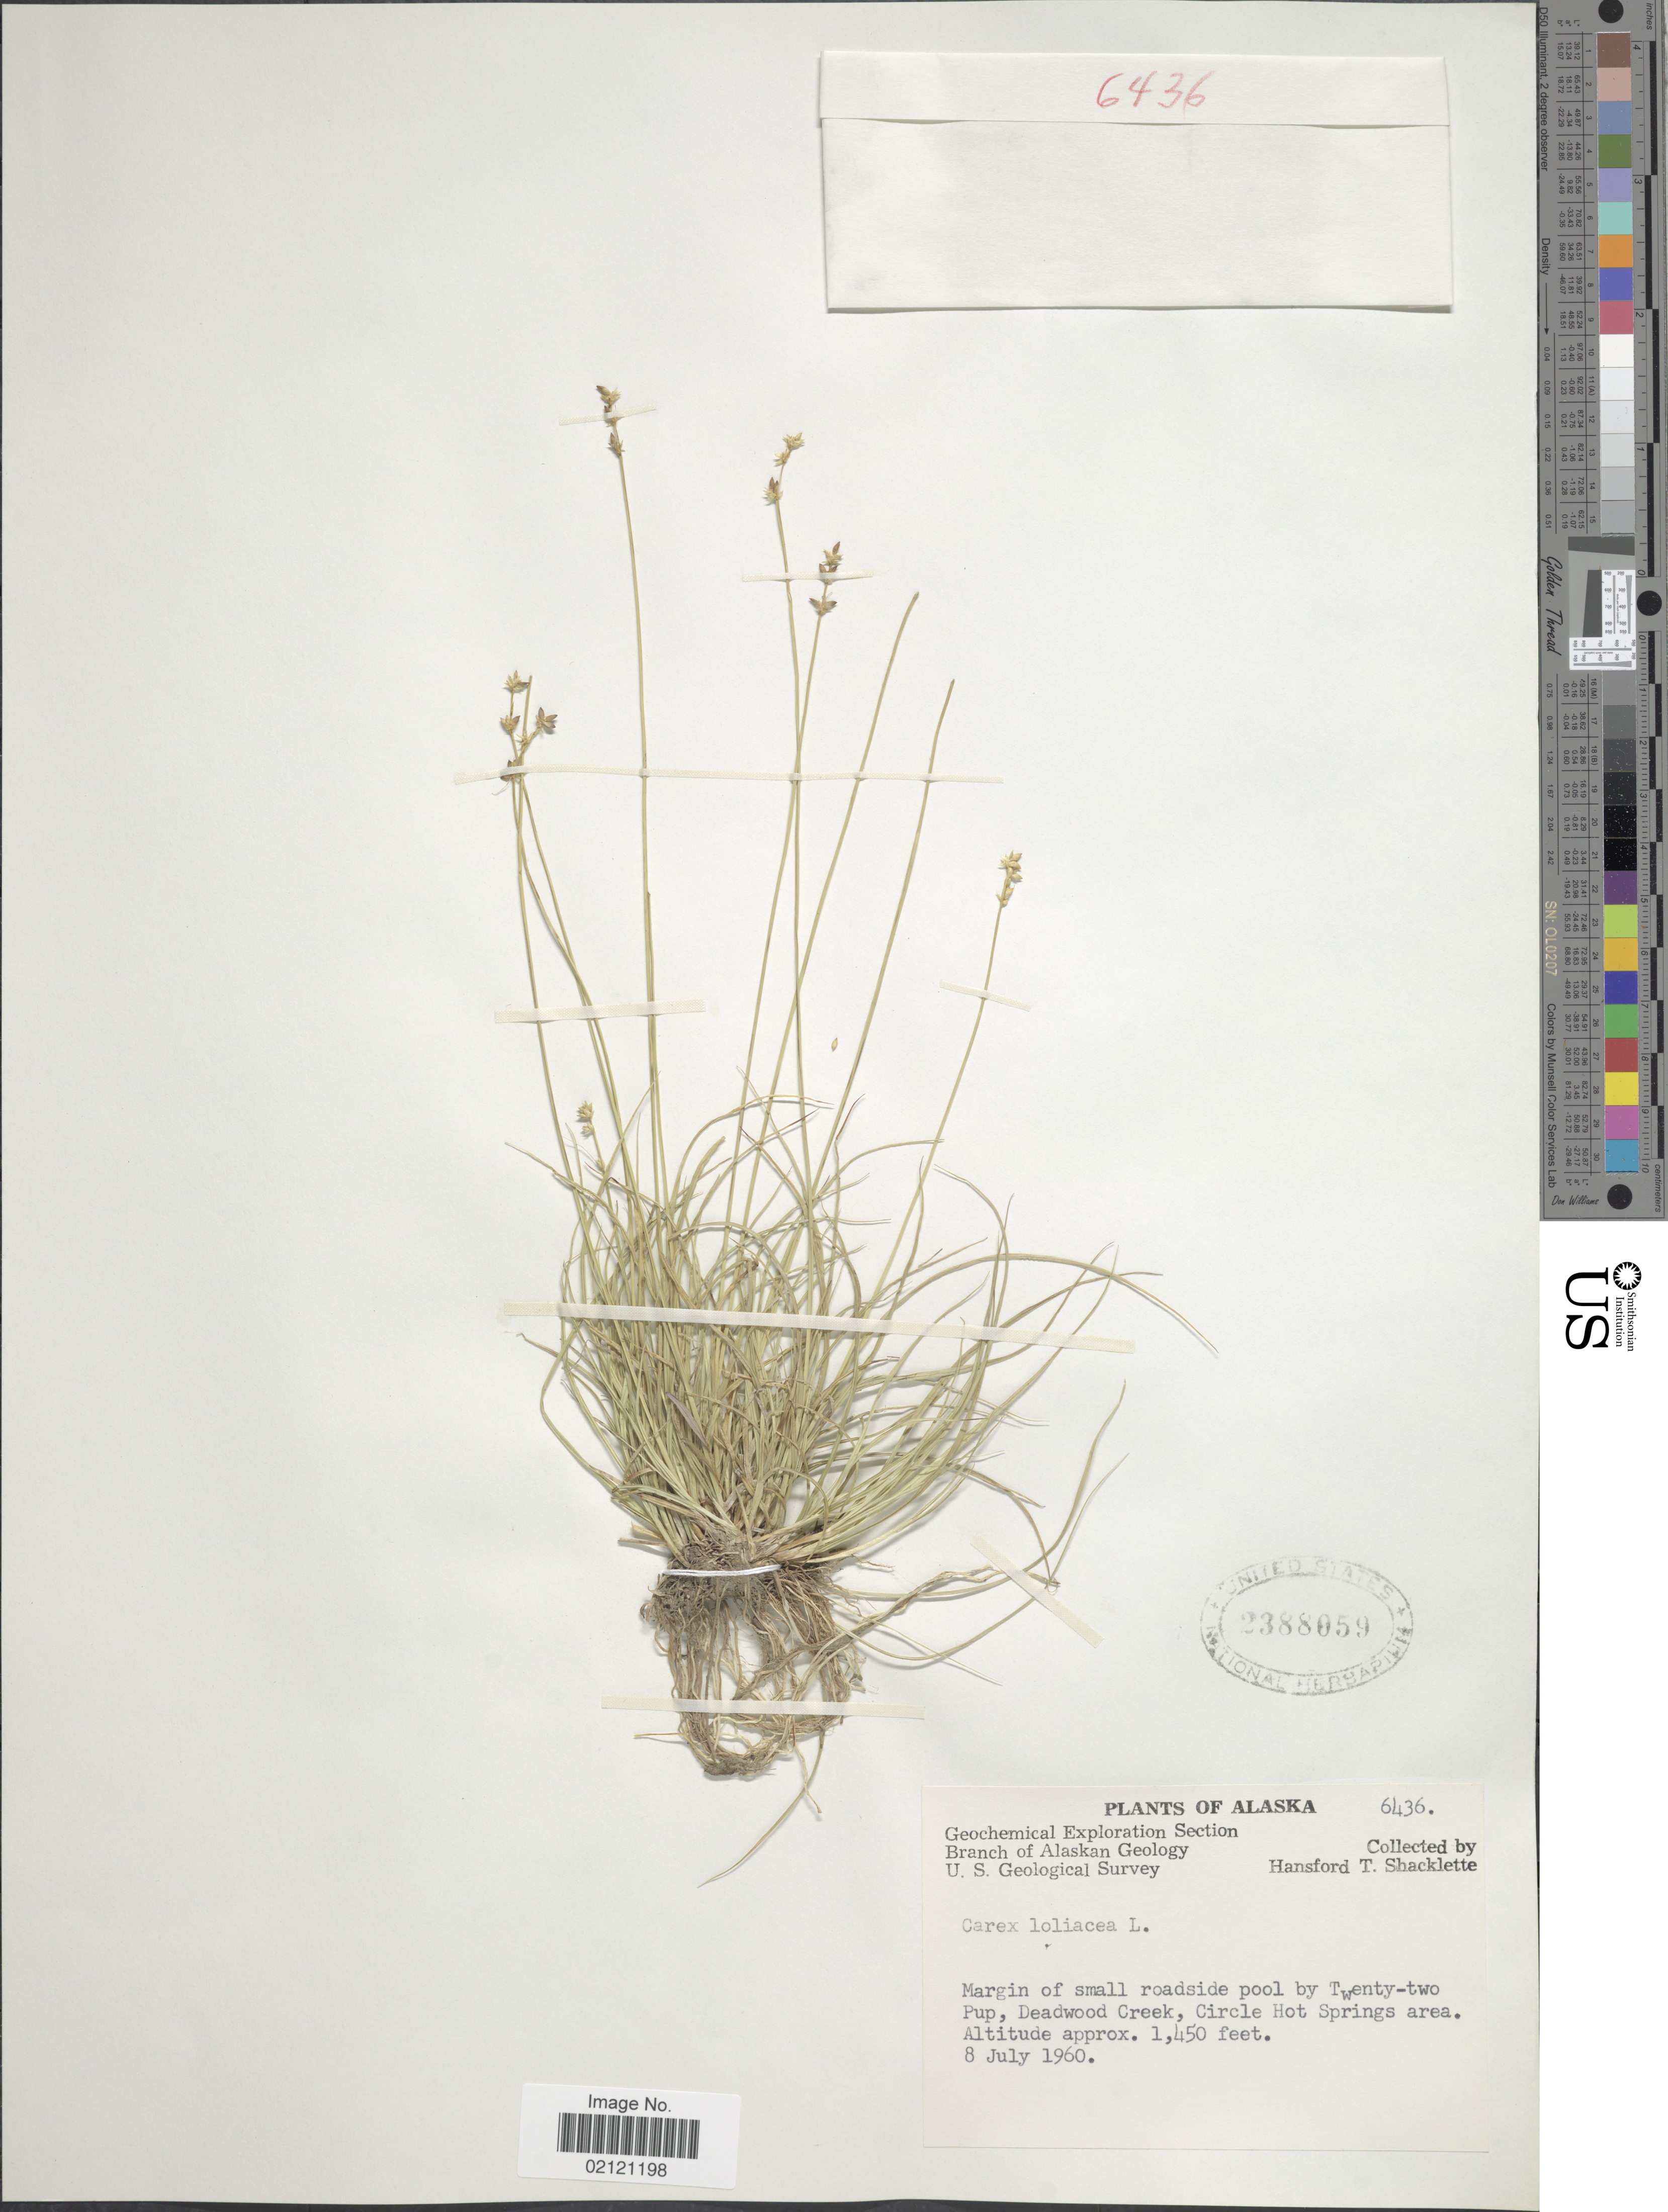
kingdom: Plantae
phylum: Tracheophyta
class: Liliopsida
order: Poales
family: Cyperaceae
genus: Carex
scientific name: Carex loliacea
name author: L.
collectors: H. Shacklette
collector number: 6436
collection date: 1960-07-08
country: United States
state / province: Alaska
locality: Margin of small roadside pool by Tweny-two Pup, Deadwood Creek, Circle Hot Springs area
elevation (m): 442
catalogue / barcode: US 2388059